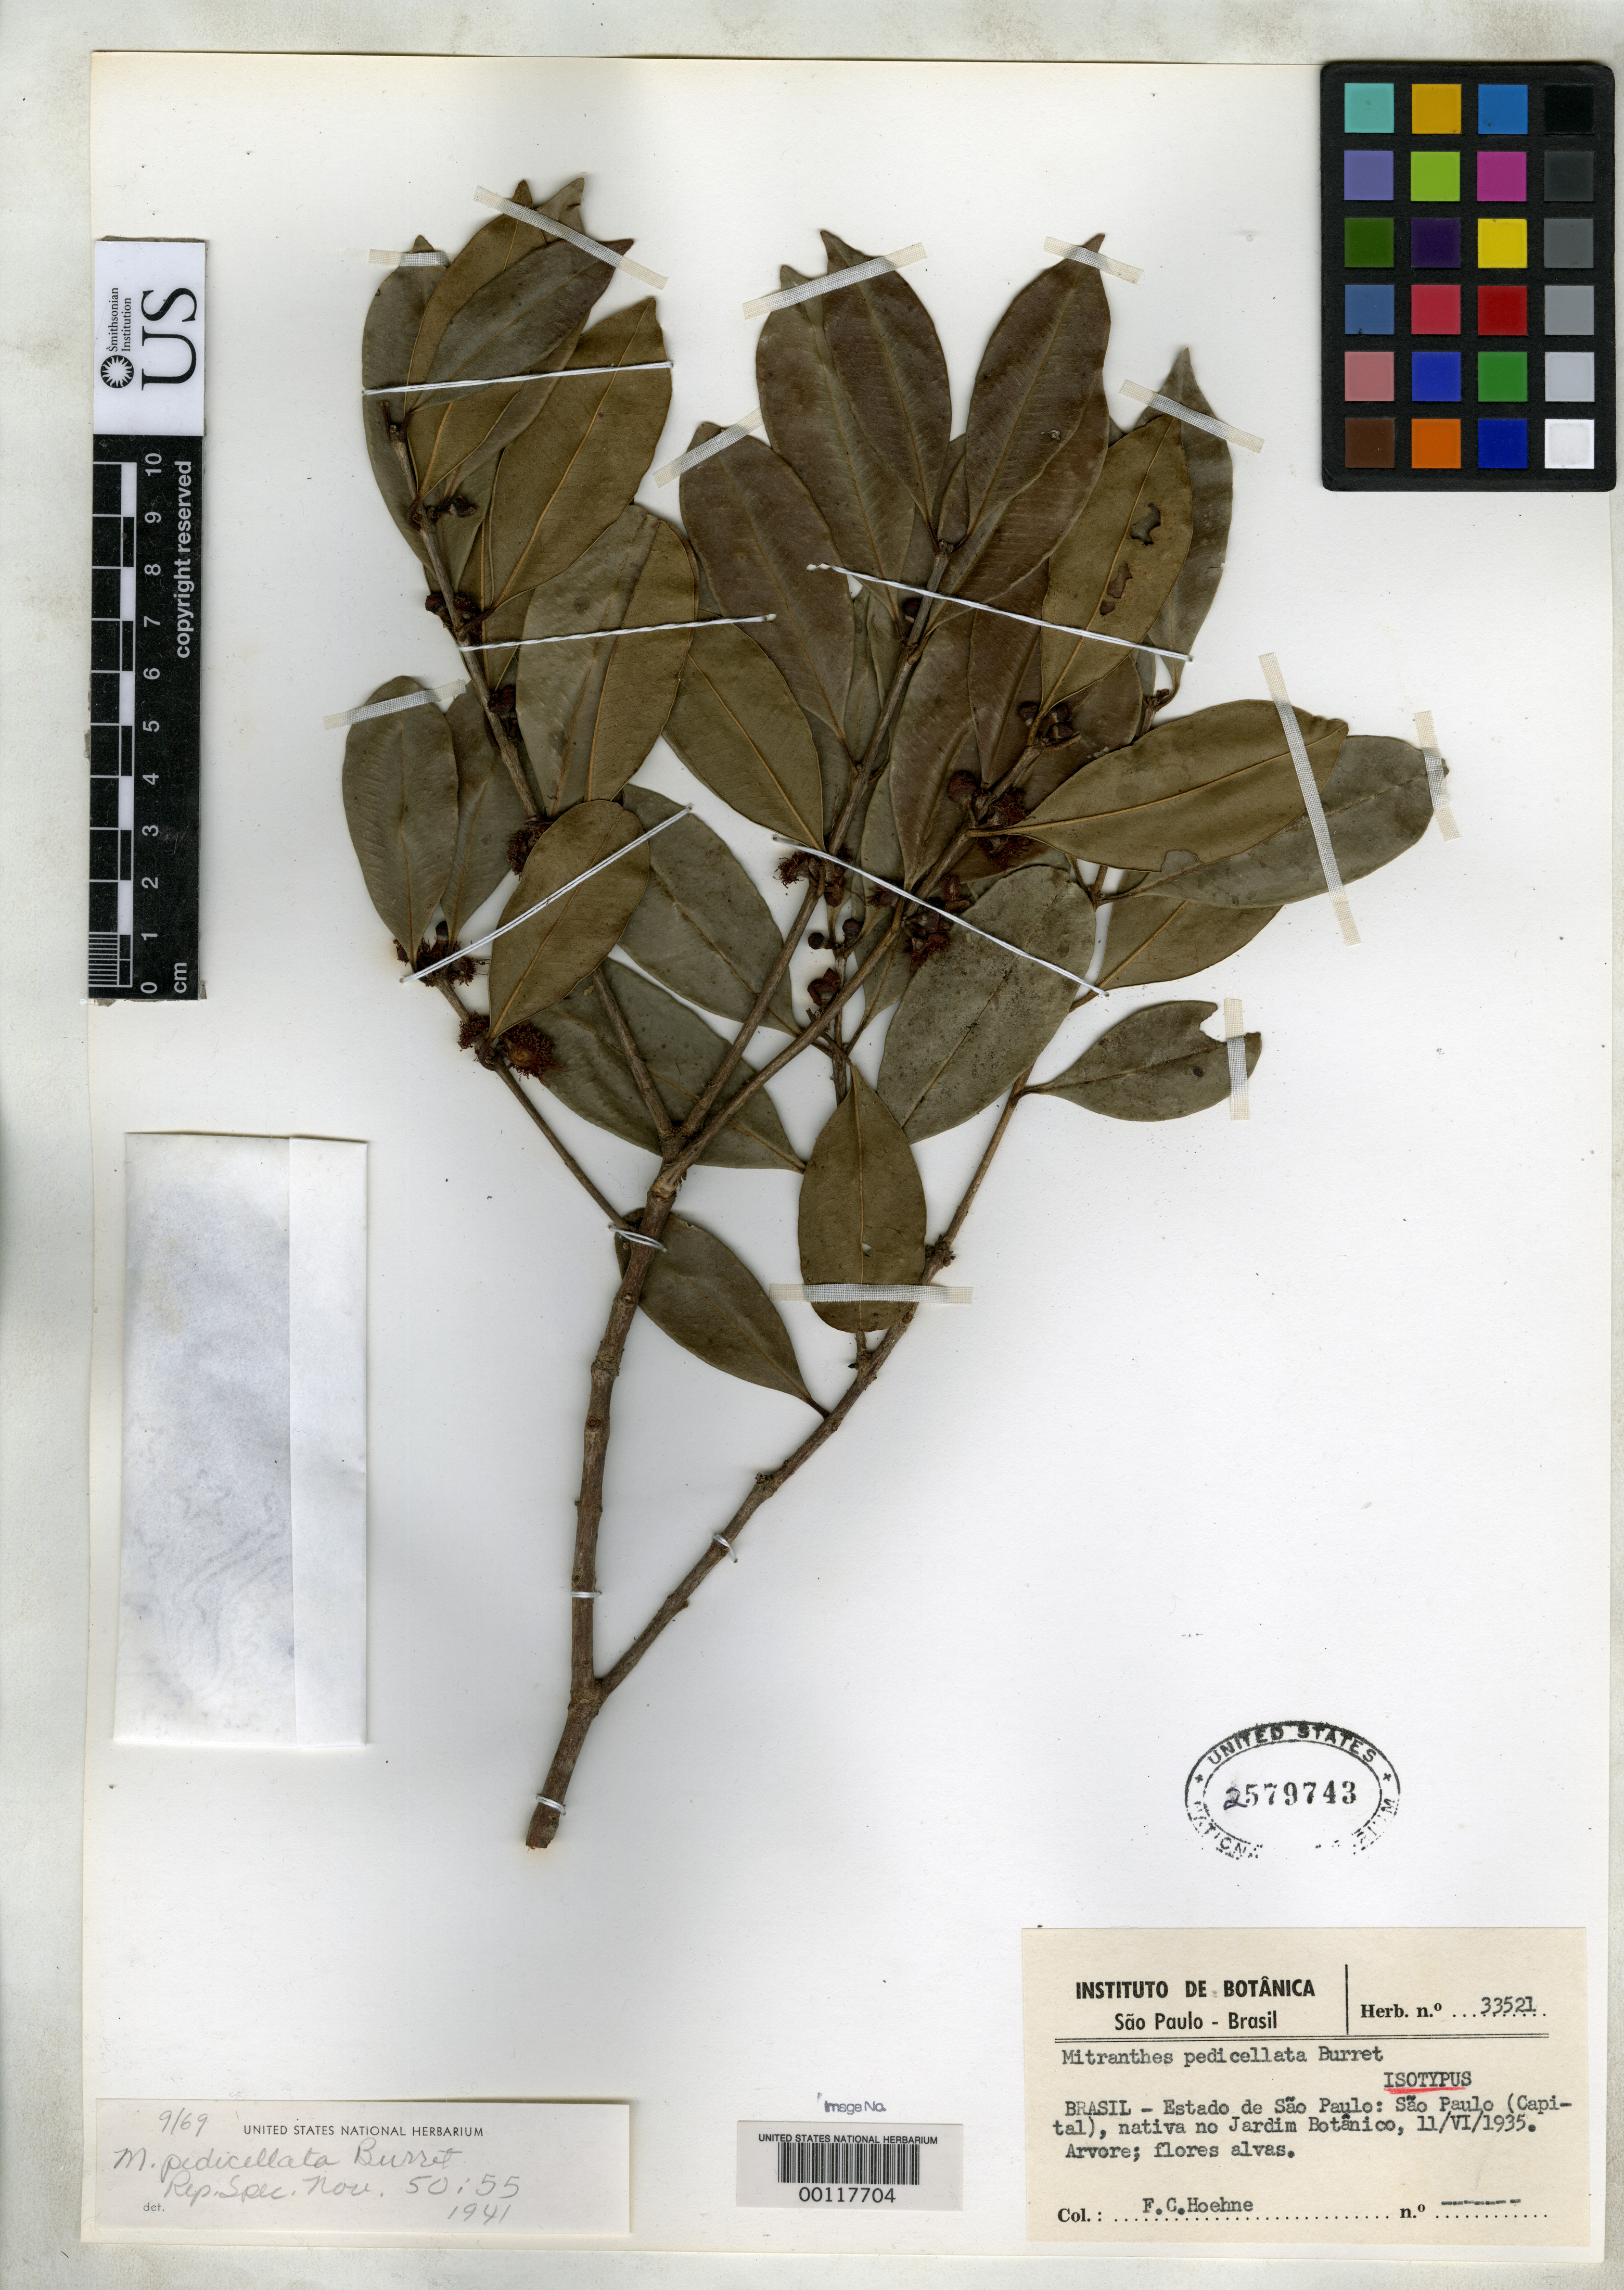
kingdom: Plantae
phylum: Tracheophyta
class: Magnoliopsida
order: Myrtales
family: Myrtaceae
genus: Mitranthes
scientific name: Mitranthes pedicellata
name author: Burret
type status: Isotype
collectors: F. C. Hoehne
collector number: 33521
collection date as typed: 11 Jun 1935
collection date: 1935-06-11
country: Brazil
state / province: São Paulo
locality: Sao Paulo, Jardin Botanico.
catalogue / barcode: US 2579743